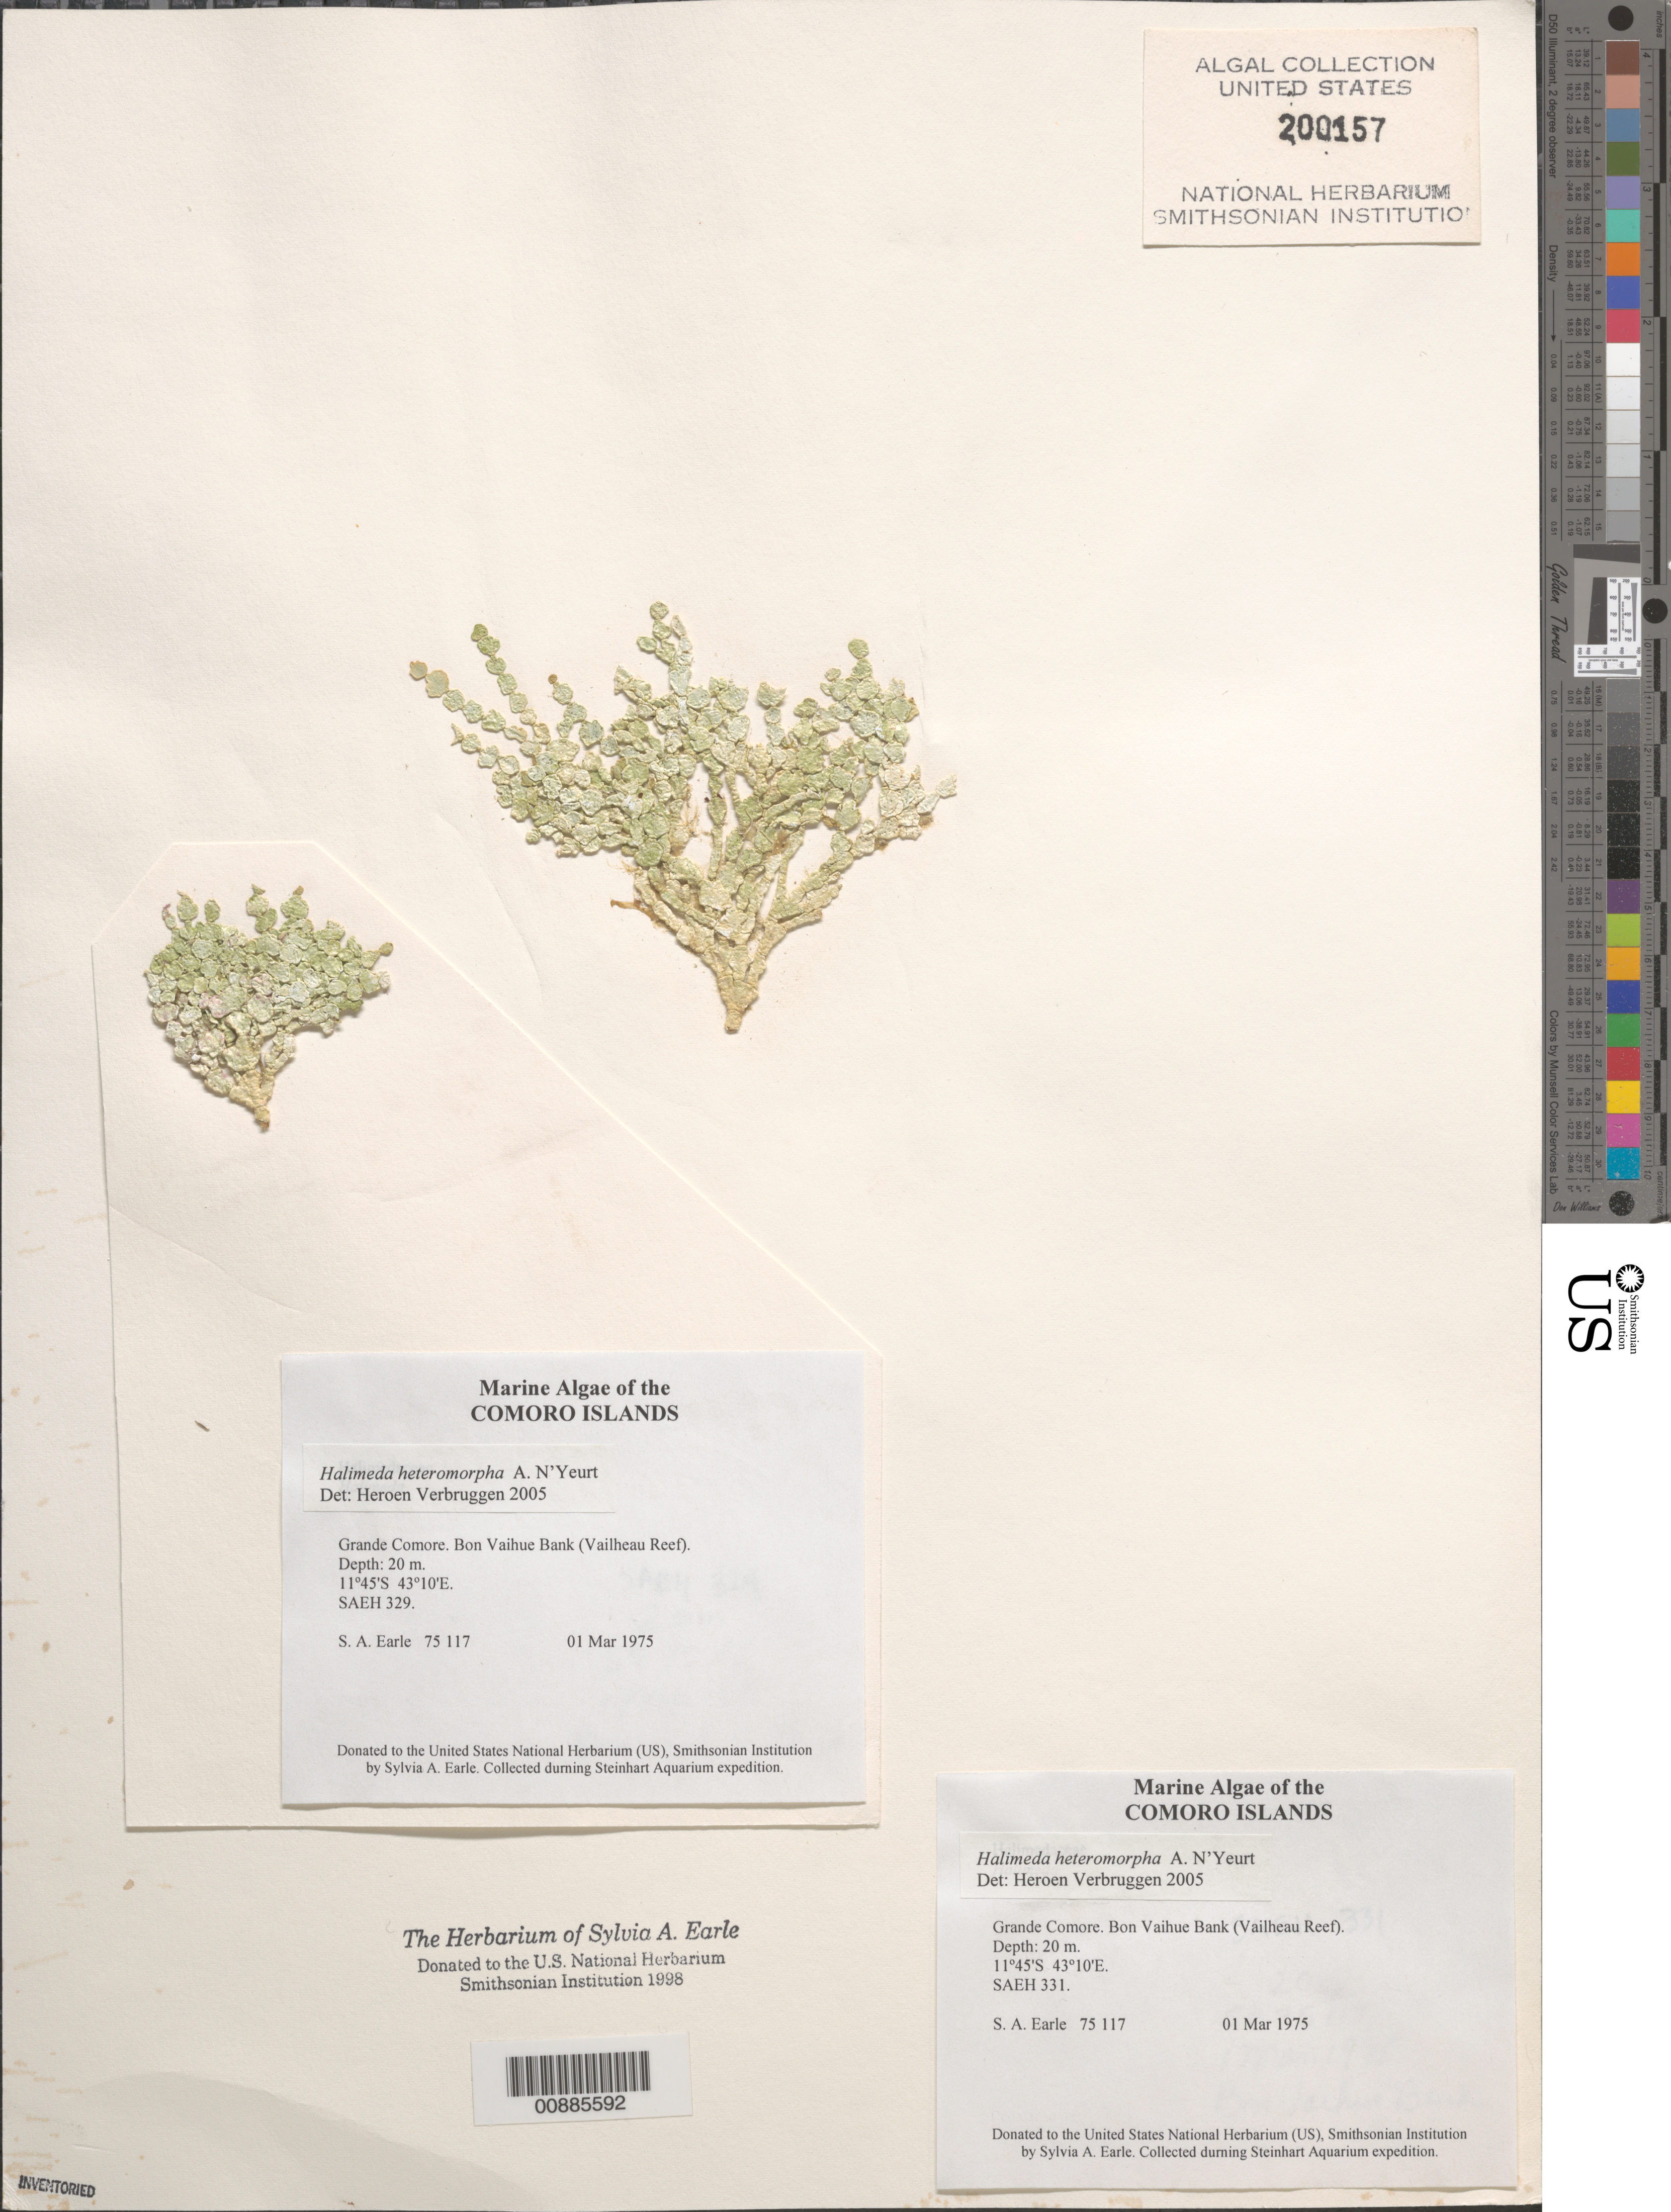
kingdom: Plantae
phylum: Chlorophyta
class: Ulvophyceae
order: Bryopsidales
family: Halimedaceae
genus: Halimeda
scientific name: Halimeda heteromorpha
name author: N'Yeurt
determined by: Verbruggen, H.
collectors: S. A. Earle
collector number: SE 75117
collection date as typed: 01 Mar 1975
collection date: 1975-03-01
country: Comoros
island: Grande Comore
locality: Bon Vaihue Bank (Vailheau Reef)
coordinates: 11 45' S, 43 10' E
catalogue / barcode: US 200157